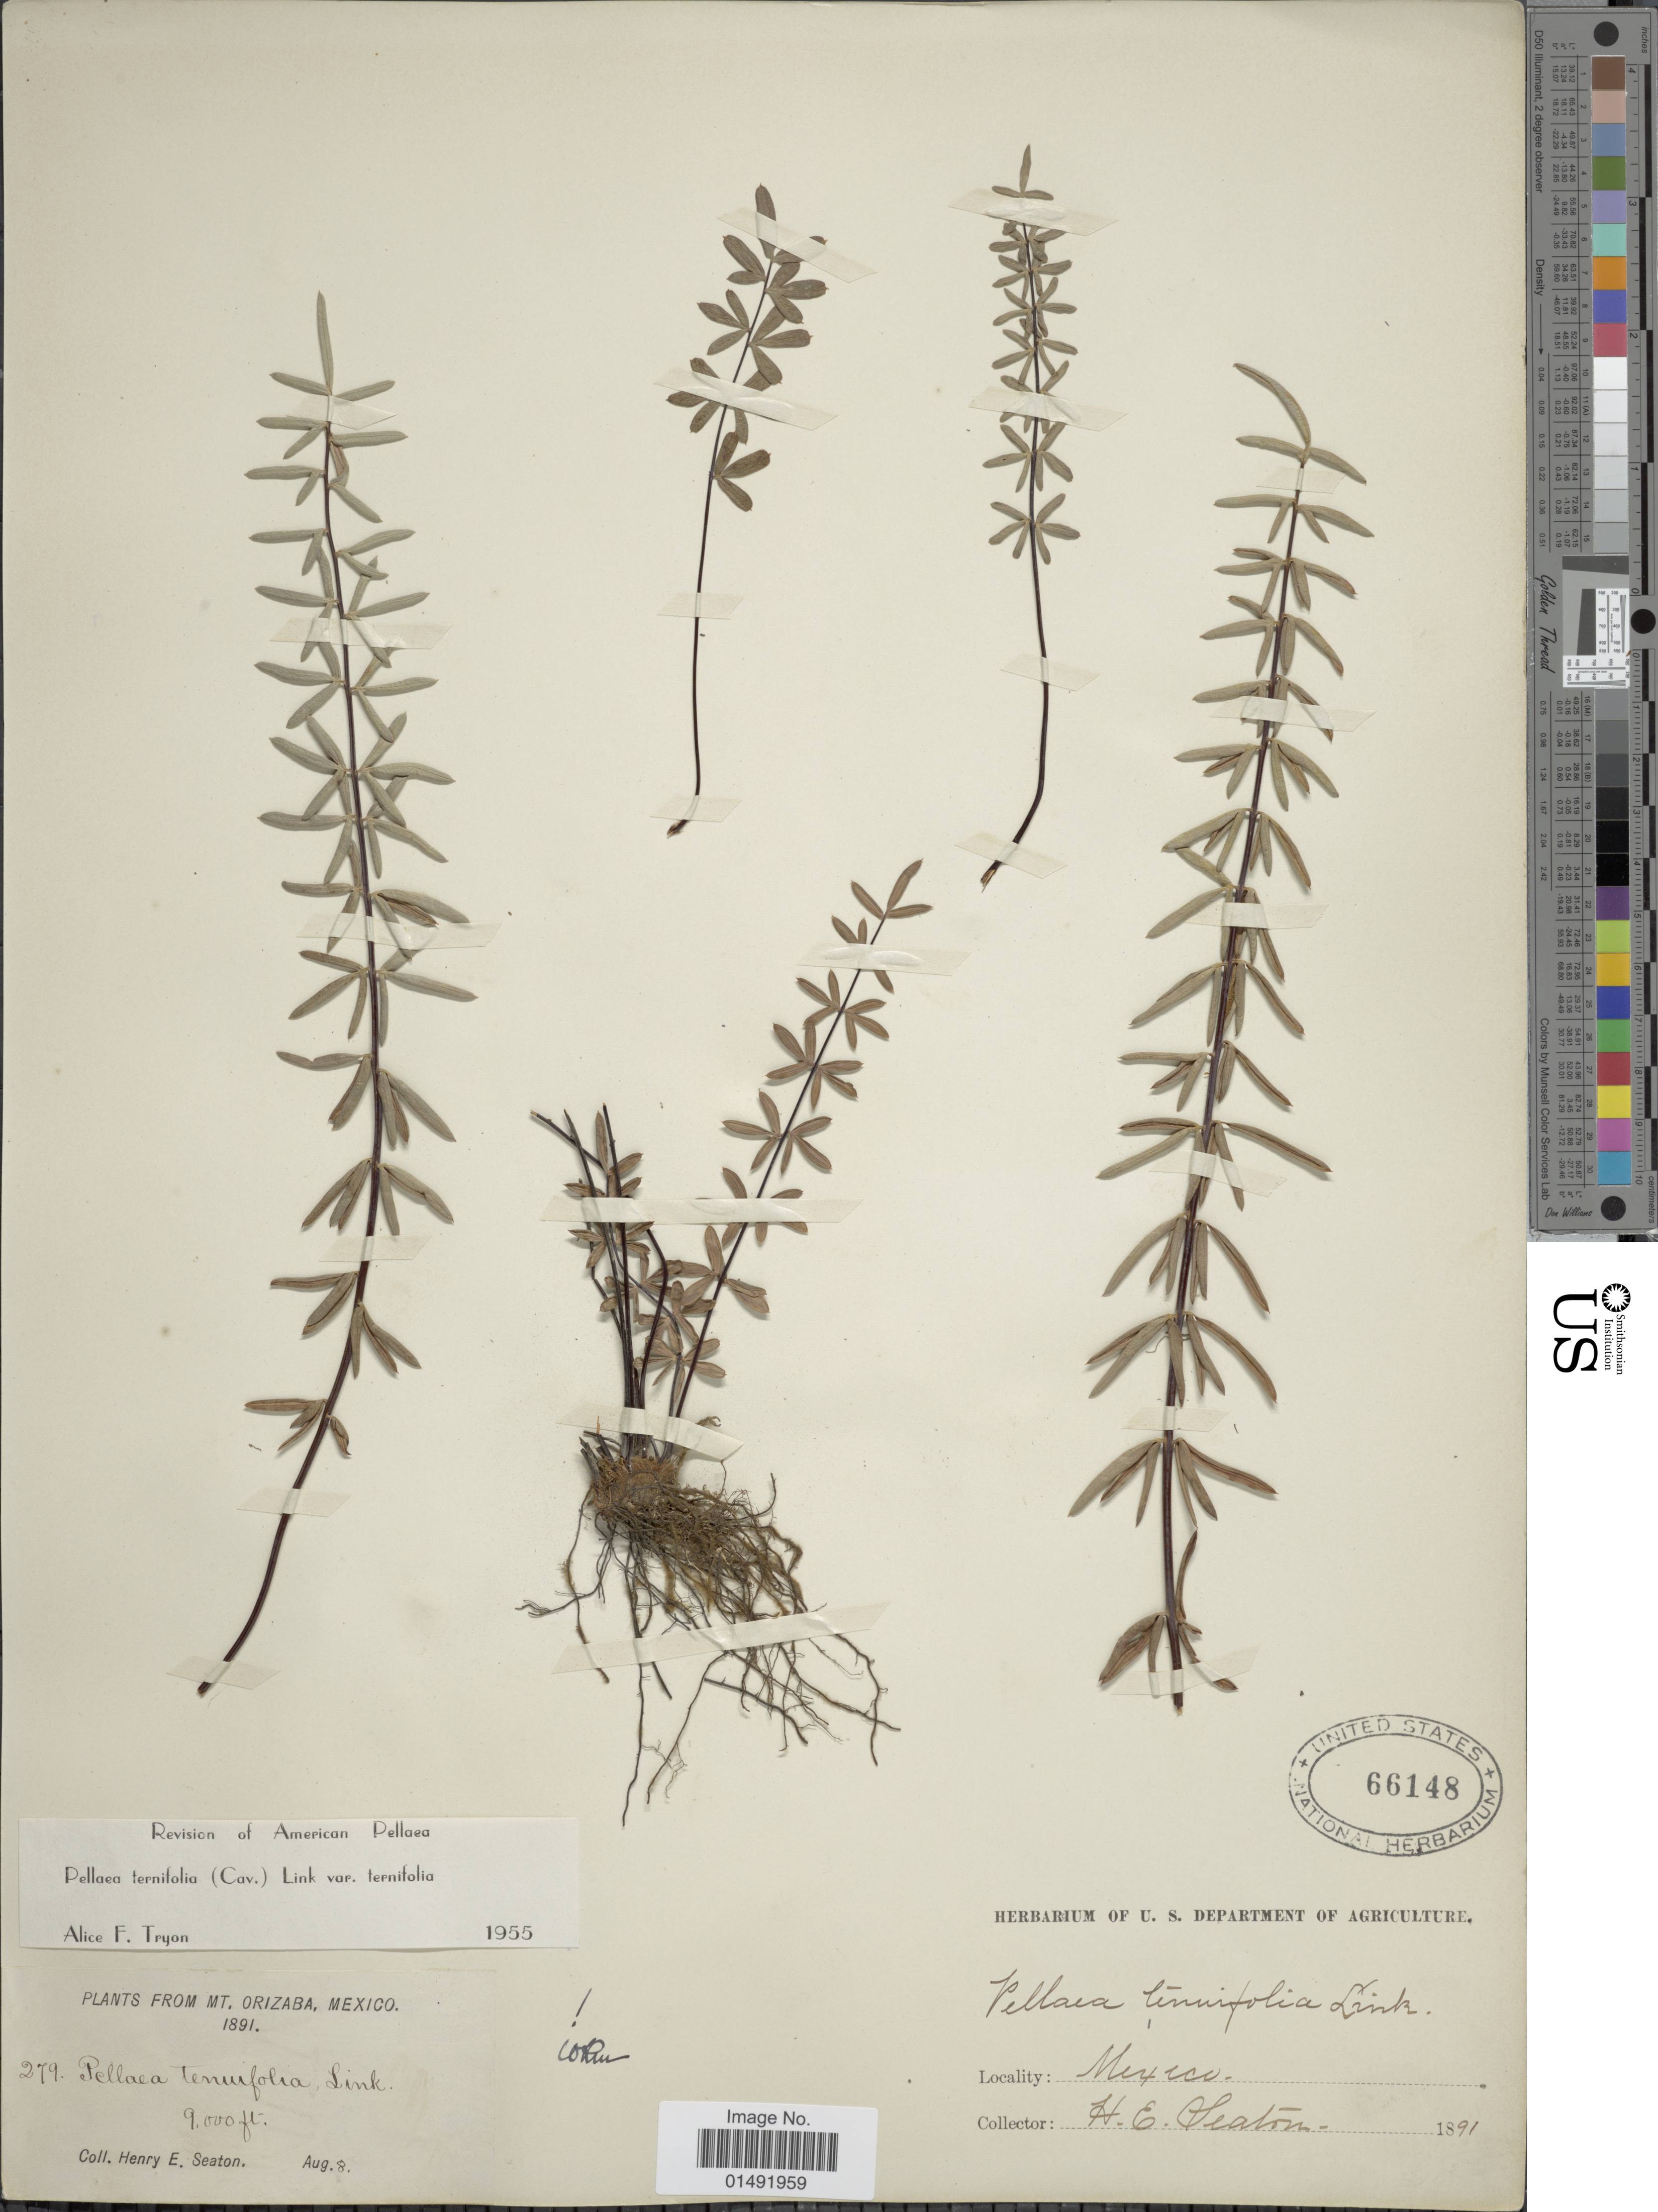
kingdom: Plantae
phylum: Tracheophyta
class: Polypodiopsida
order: Polypodiales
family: Pteridaceae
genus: Pellaea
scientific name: Pellaea ternifolia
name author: (Cav.) Link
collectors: H. E. Seaton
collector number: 279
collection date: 1891-08-08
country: Mexico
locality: From Mt Orizaba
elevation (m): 2743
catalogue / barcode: US 66148